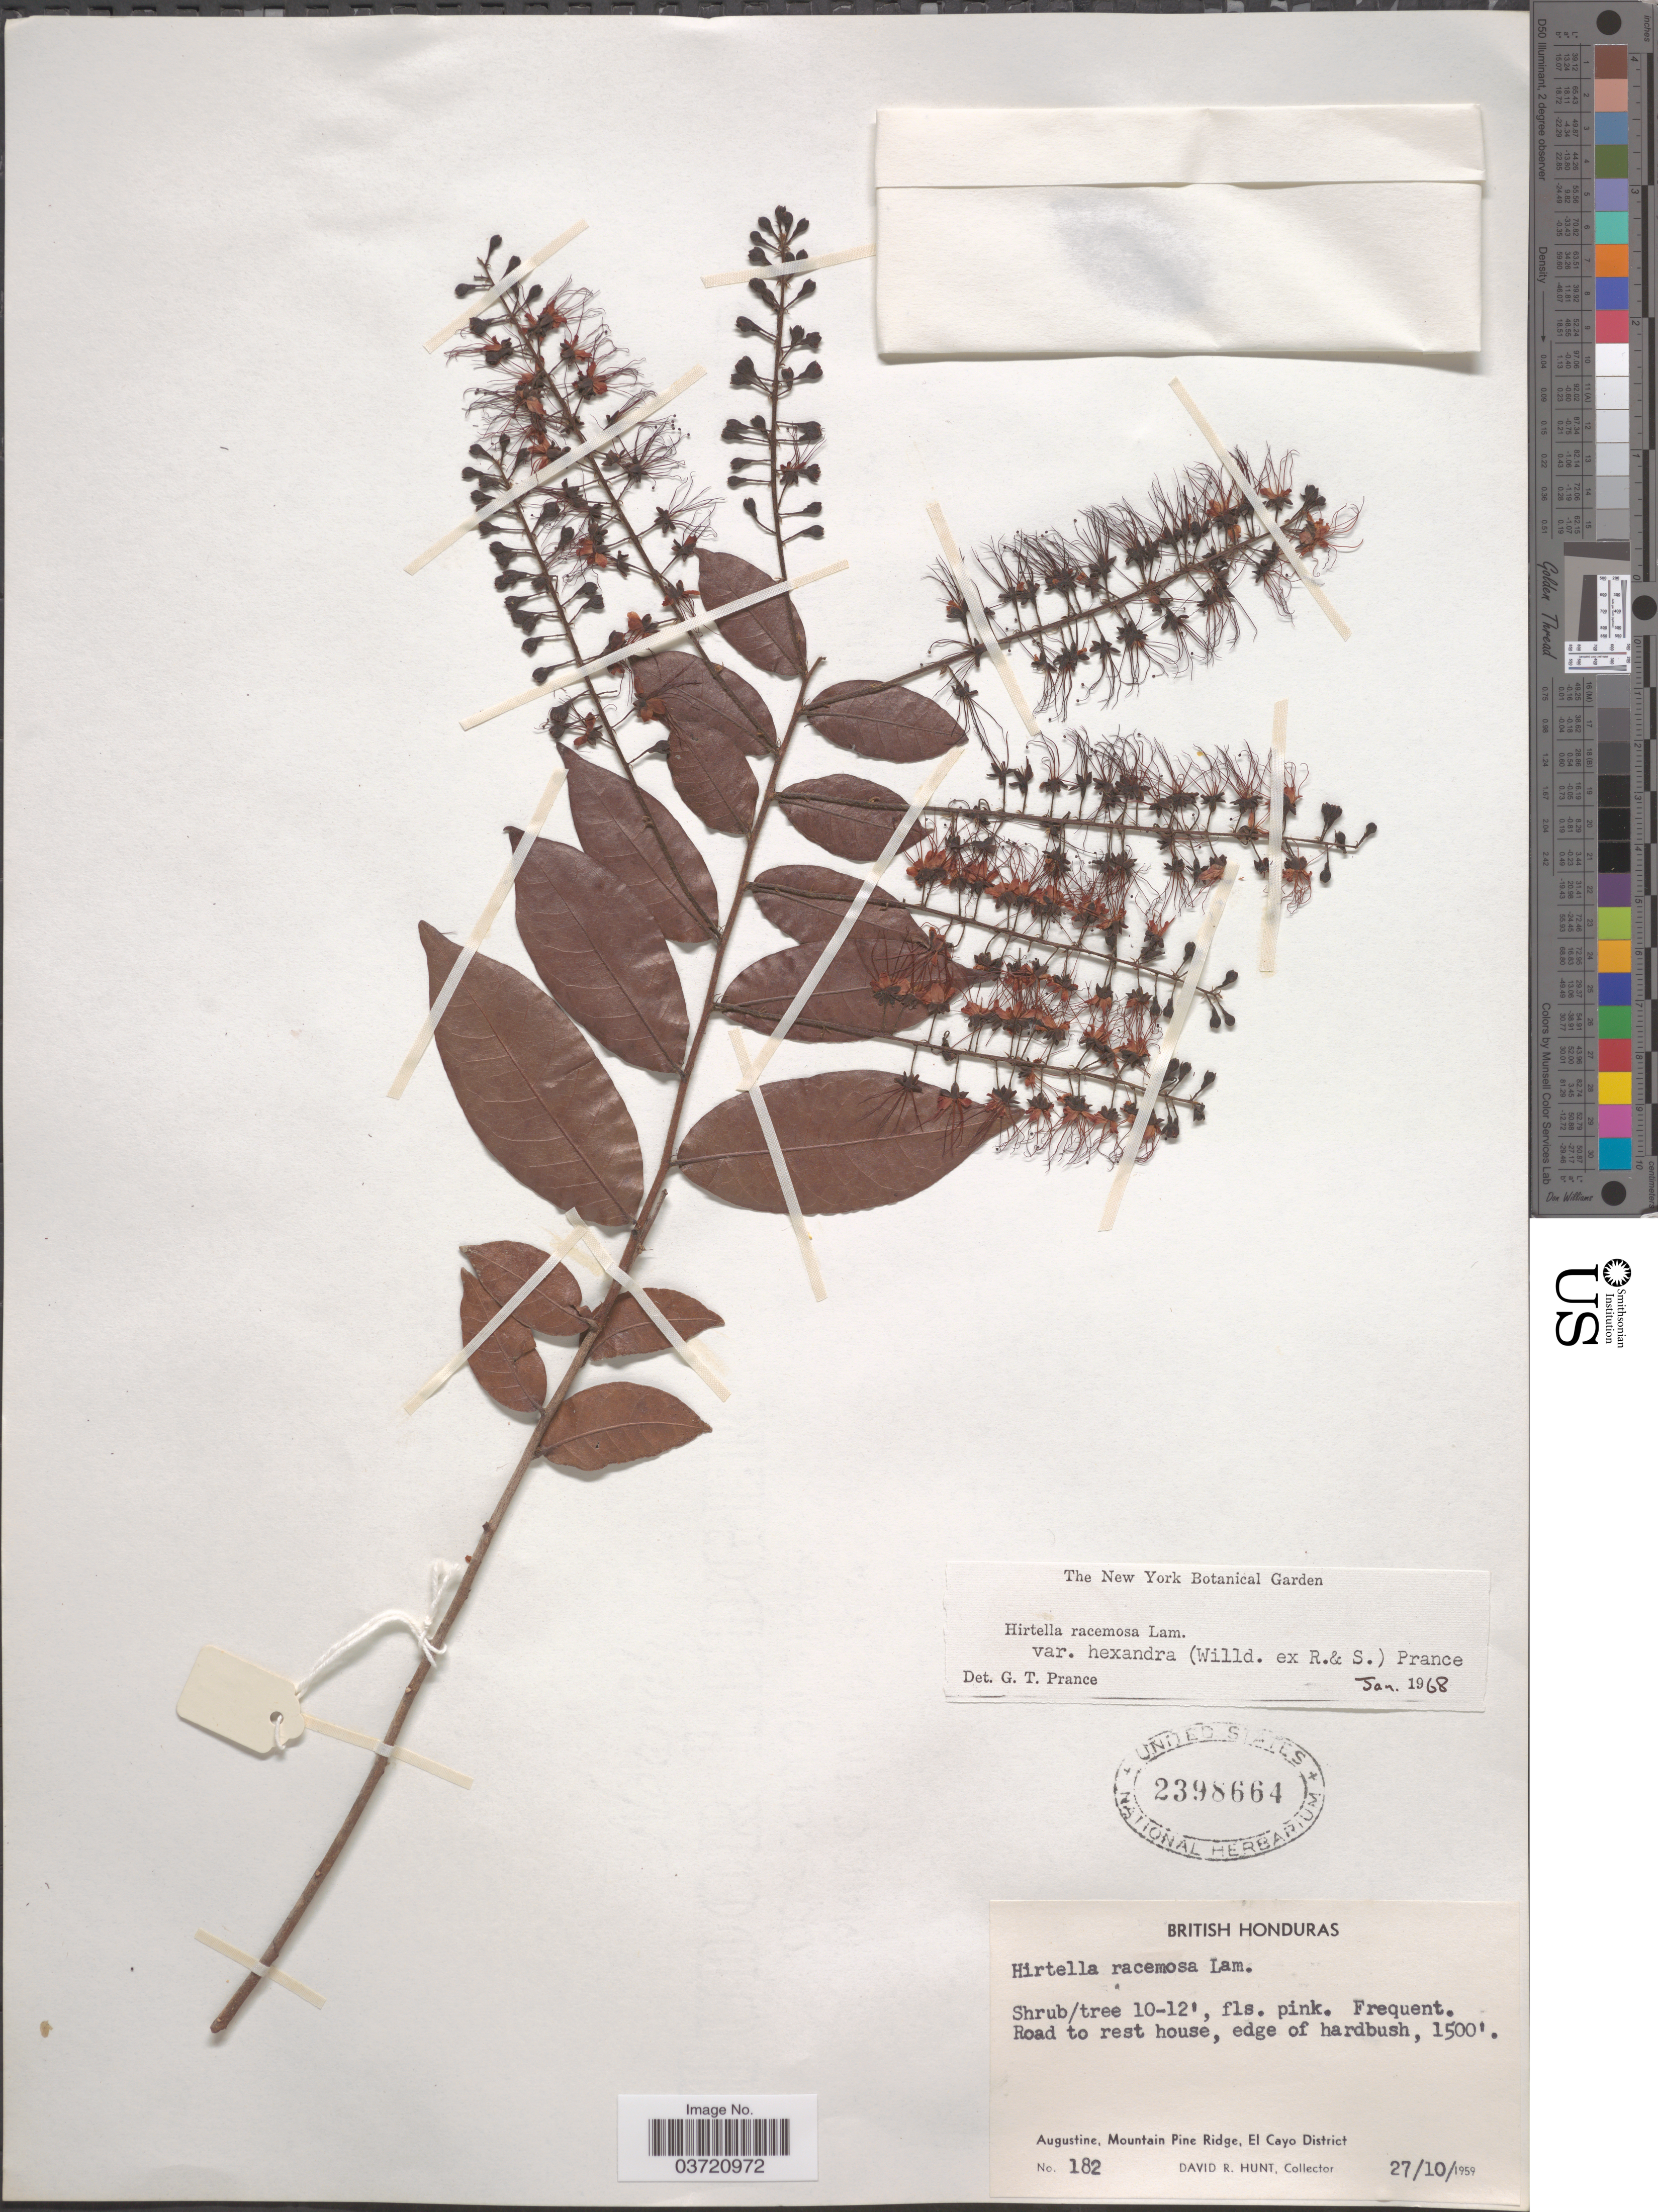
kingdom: Plantae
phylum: Tracheophyta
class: Magnoliopsida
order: Malpighiales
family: Chrysobalanaceae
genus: Hirtella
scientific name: Hirtella racemosa var. hexandra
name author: (Willd. ex Roem. & Schult.) Prance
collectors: D. R. Hunt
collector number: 182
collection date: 1959-10-27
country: Belize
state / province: Cayo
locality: British Honduras. Road to rest house, edge of hardbush. Augustine, Mountain Pine Ridge, El Cayo District.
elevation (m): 457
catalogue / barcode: US 2398664